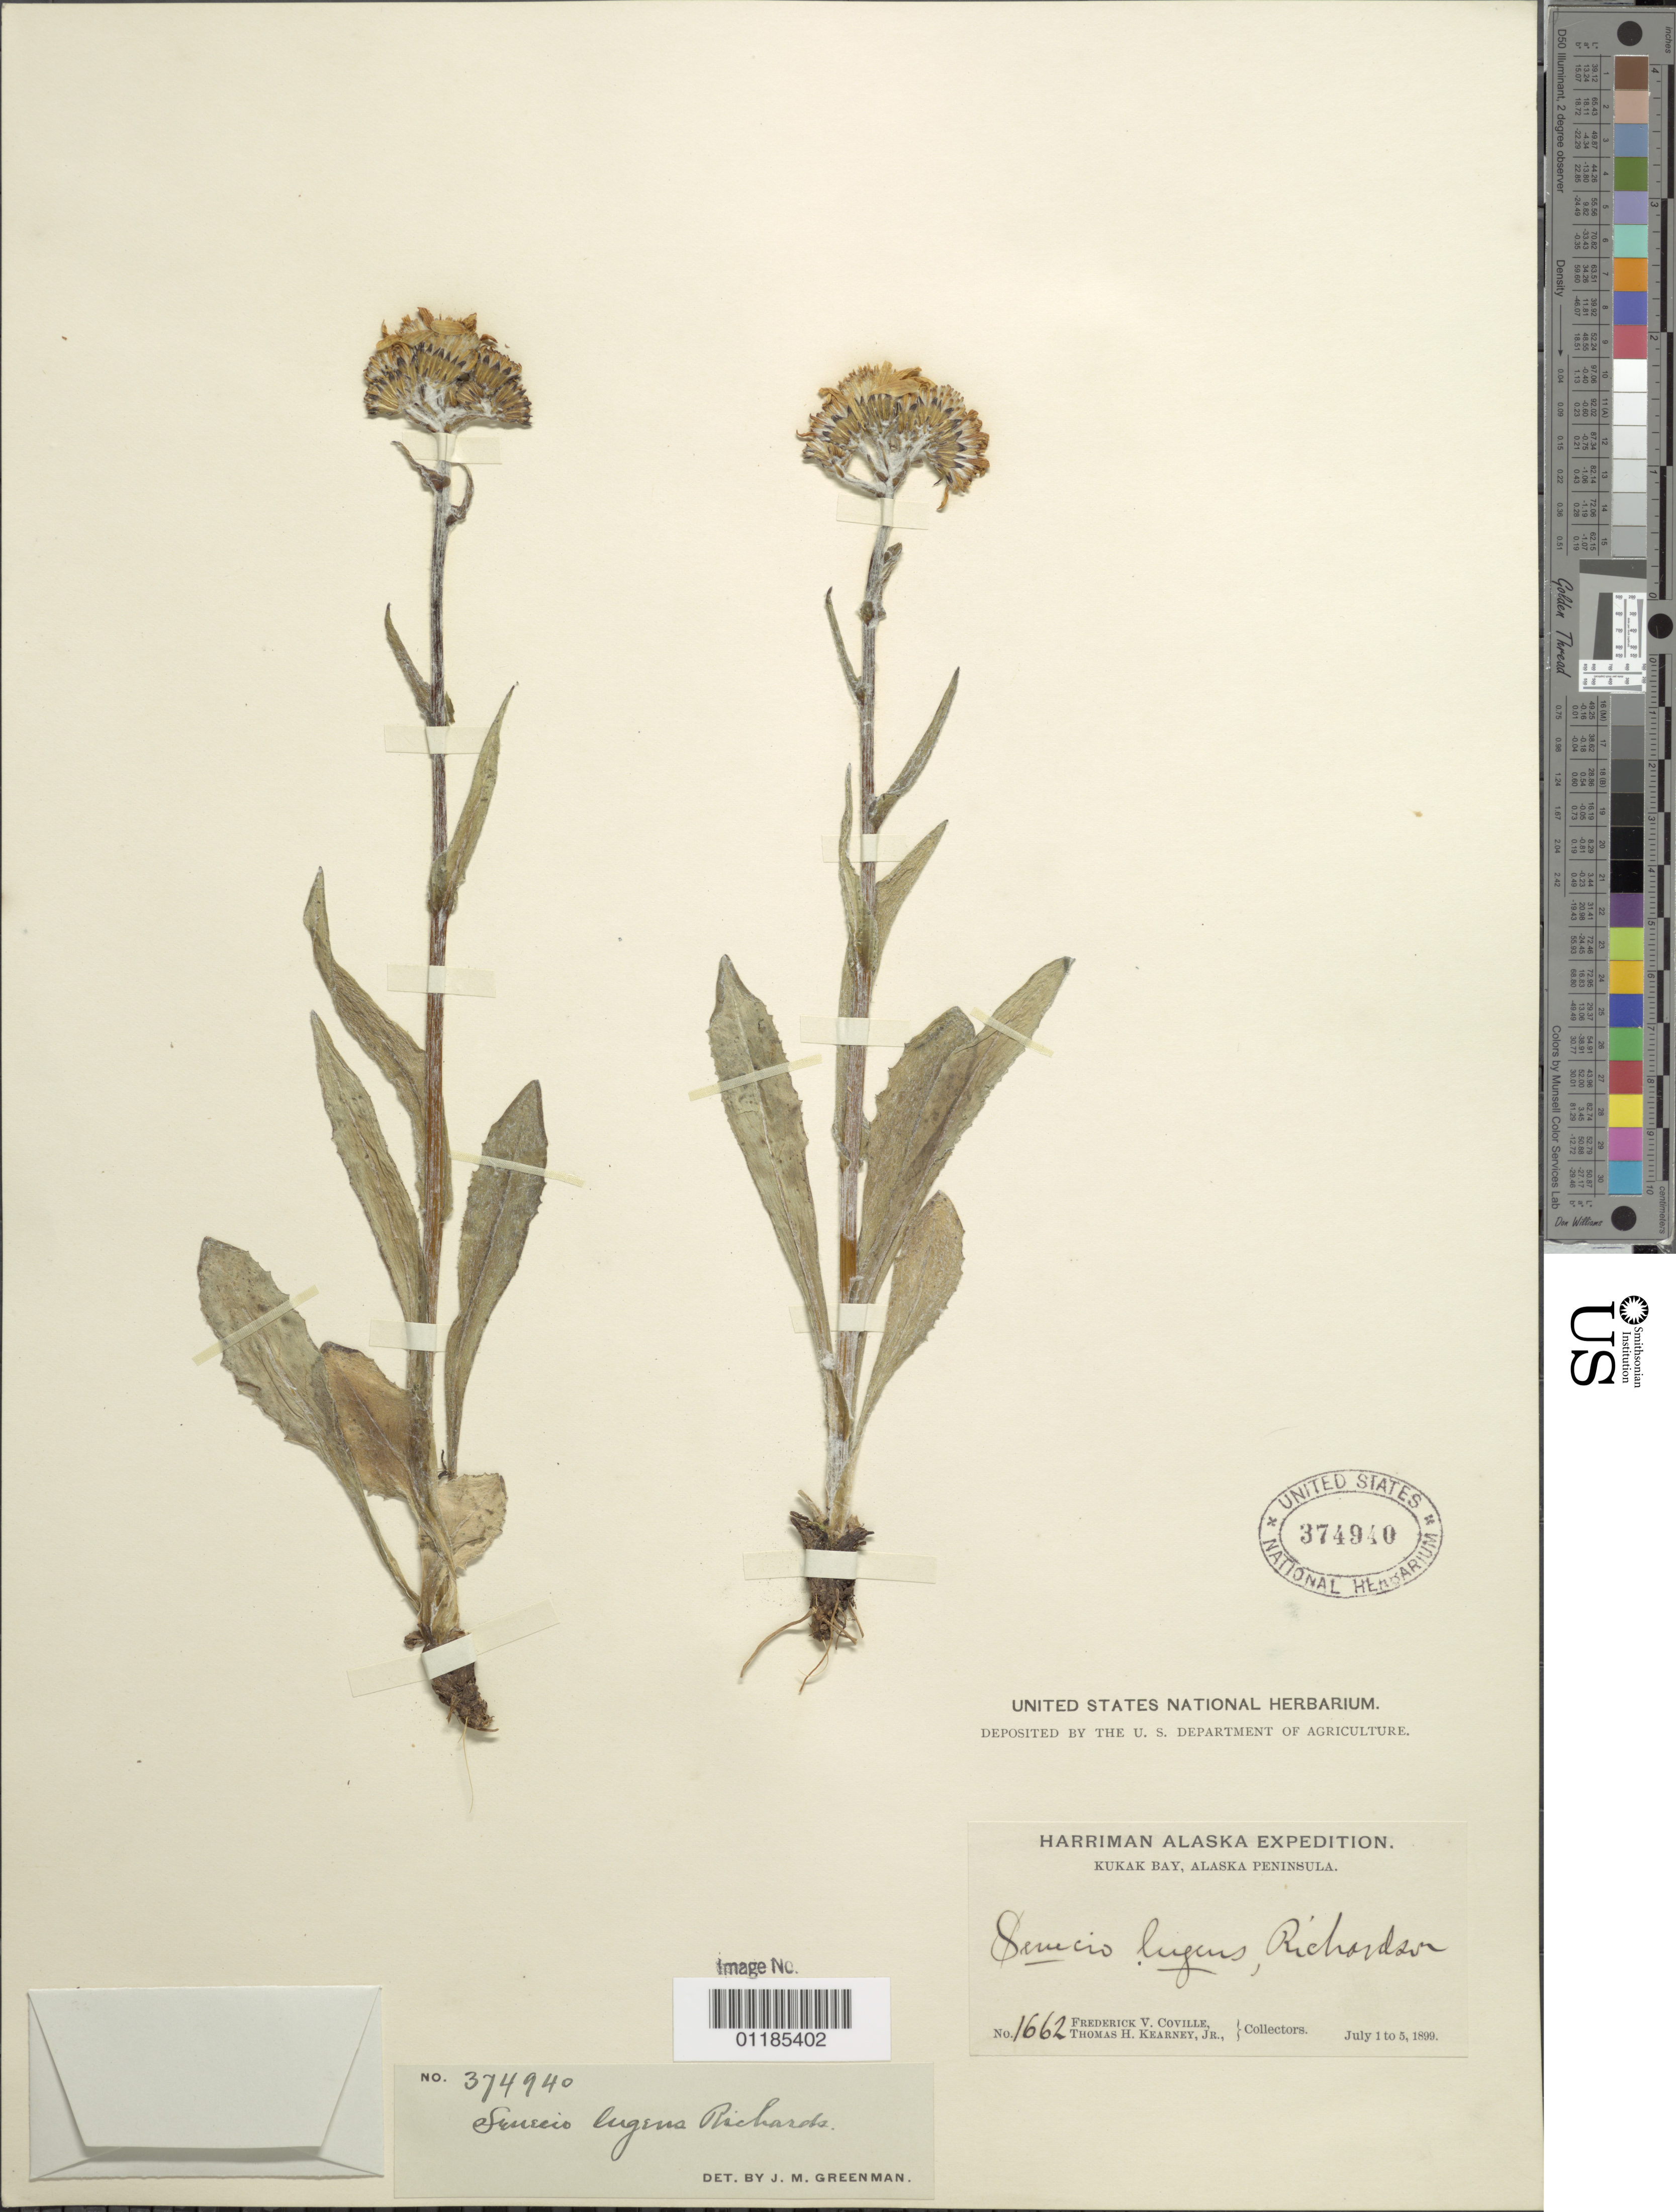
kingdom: Plantae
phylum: Tracheophyta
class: Magnoliopsida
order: Asterales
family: Asteraceae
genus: Senecio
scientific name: Senecio lugens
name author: Richardson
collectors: F. V. Coville & T. H. Kearney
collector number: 1662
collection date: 1899-07-05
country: United States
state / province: Alaska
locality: Kukak Bay, Alaska Penninsula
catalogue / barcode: US 374940